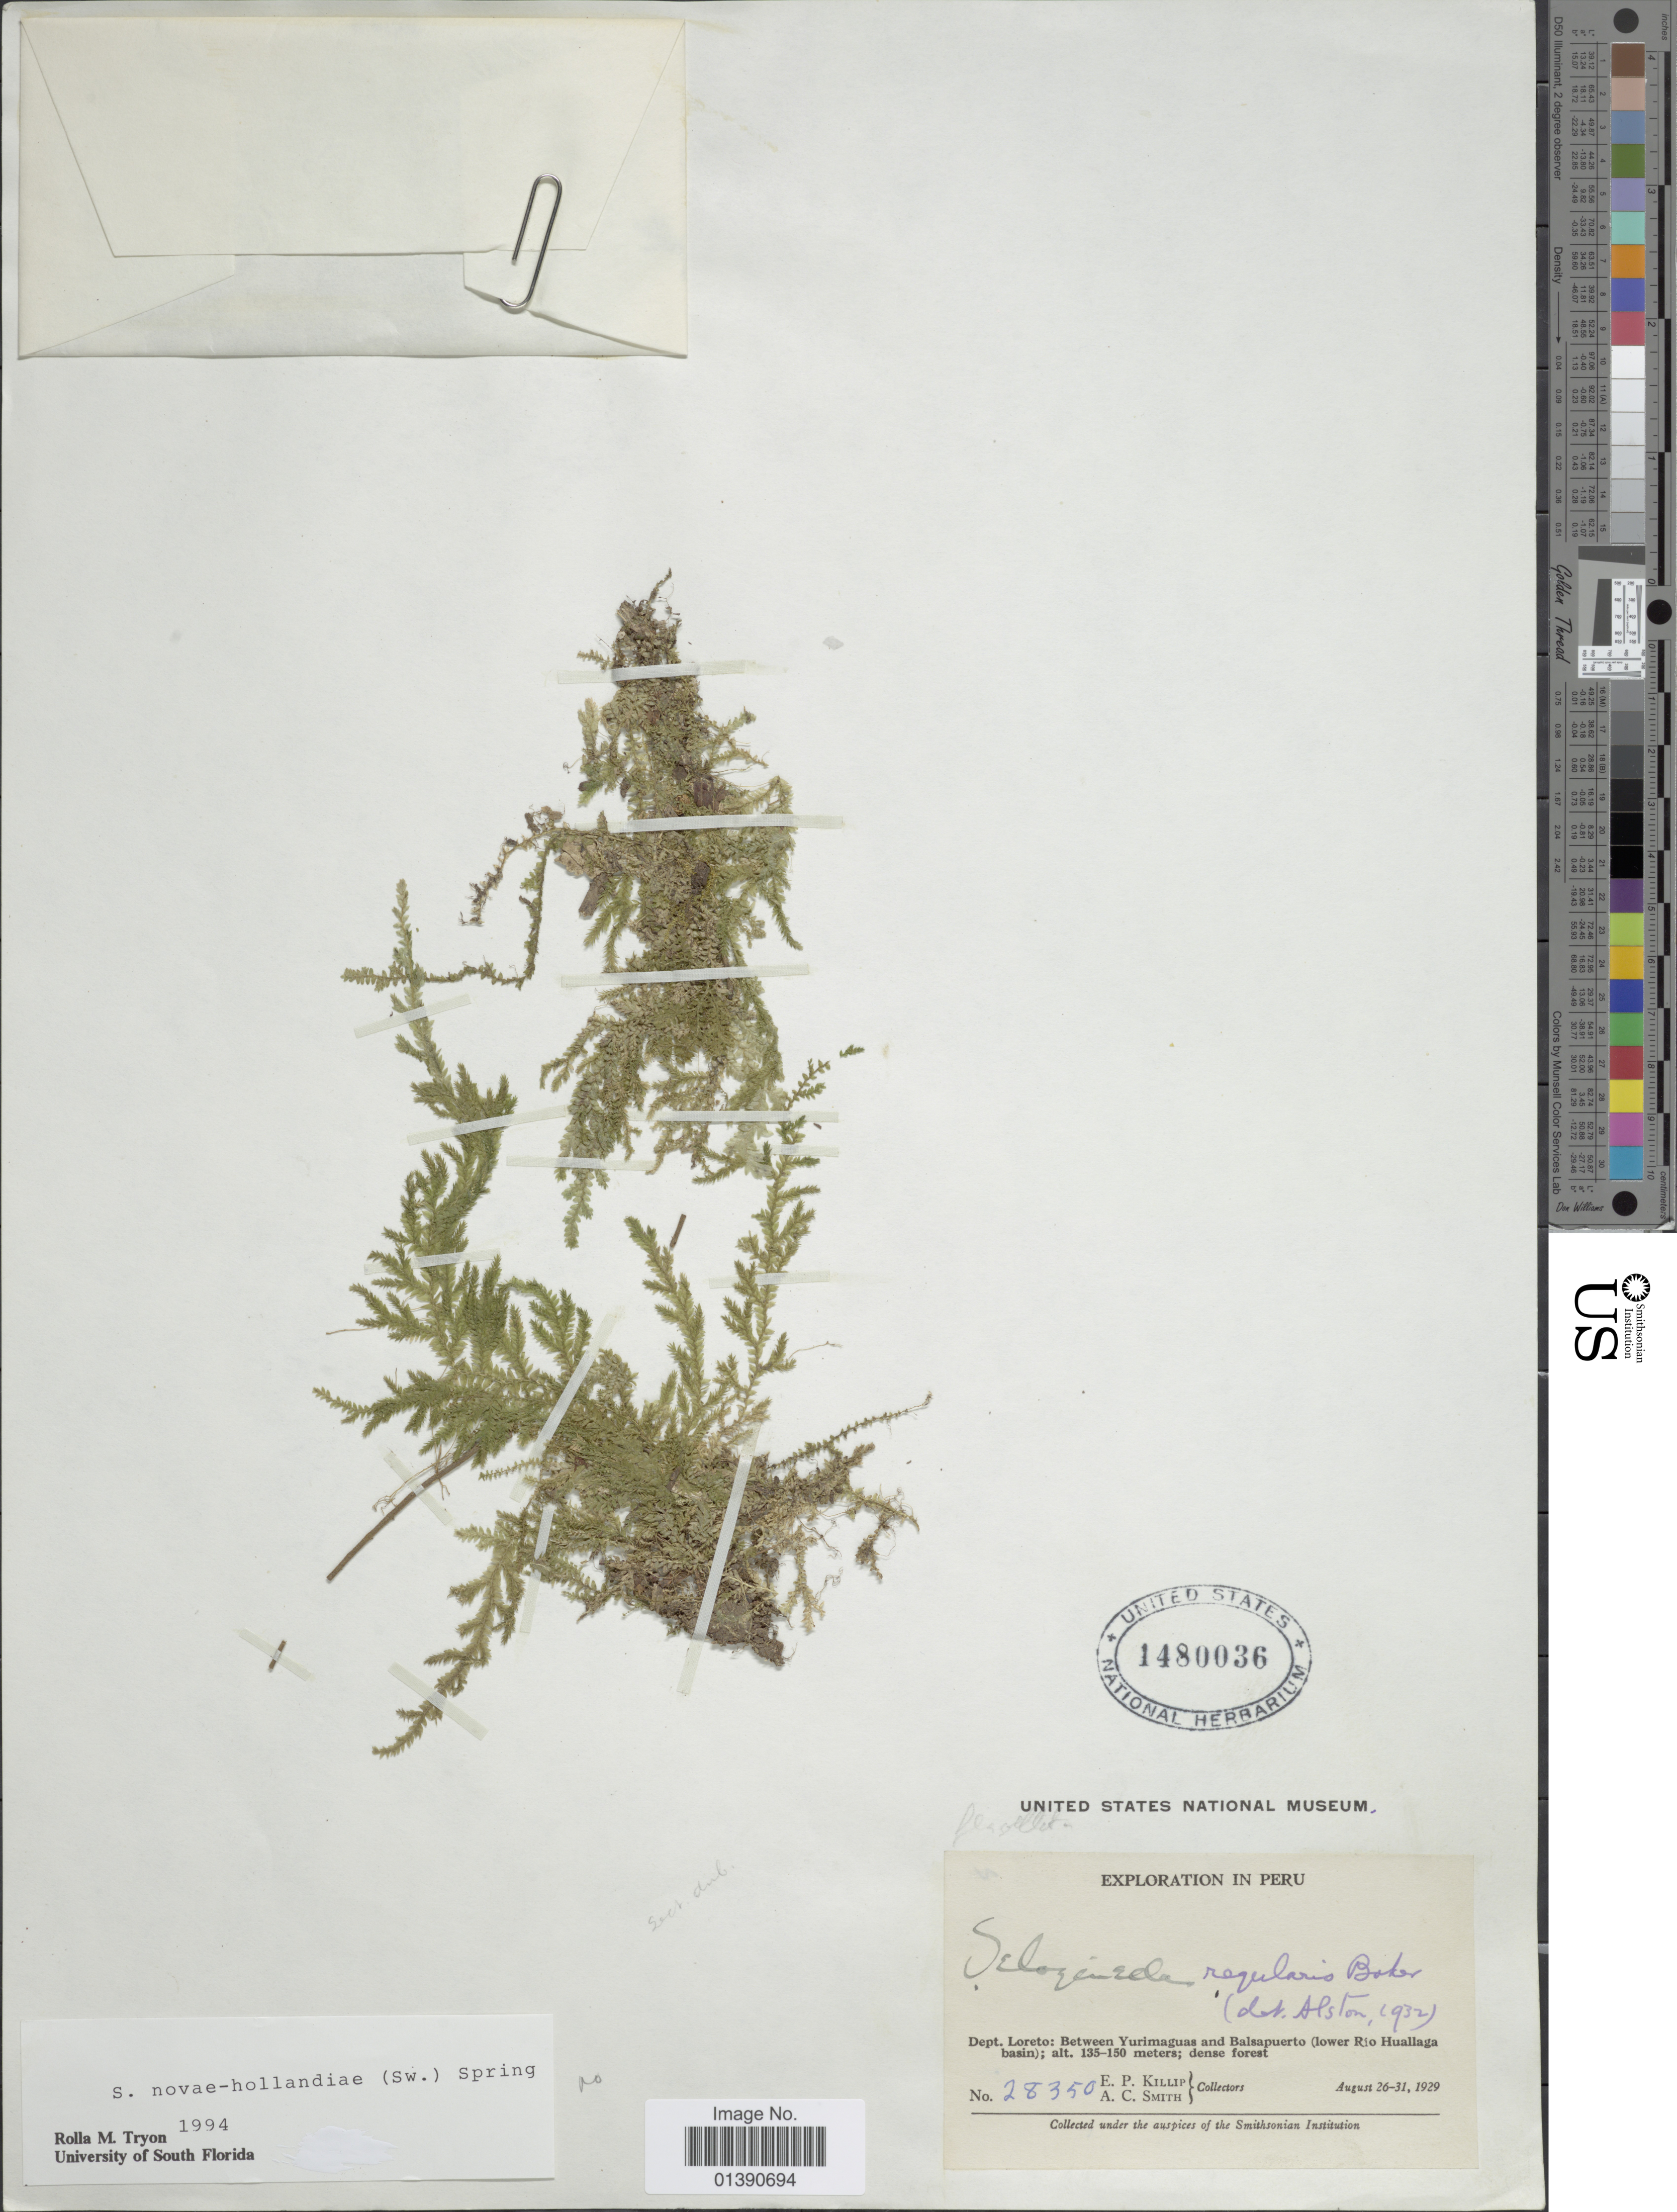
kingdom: Plantae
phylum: Tracheophyta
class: Lycopodiopsida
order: Selaginellales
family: Selaginellaceae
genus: Selaginella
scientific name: Selaginella flagellata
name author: Spring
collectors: E. P. Killip & A. C. Smith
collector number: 28350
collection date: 1929-08-26/1929-08-31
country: Peru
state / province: Loreto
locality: Between Yurimaguas and Balsapuerto (lower Rio Huallaga basin)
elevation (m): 135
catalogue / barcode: US 1480036